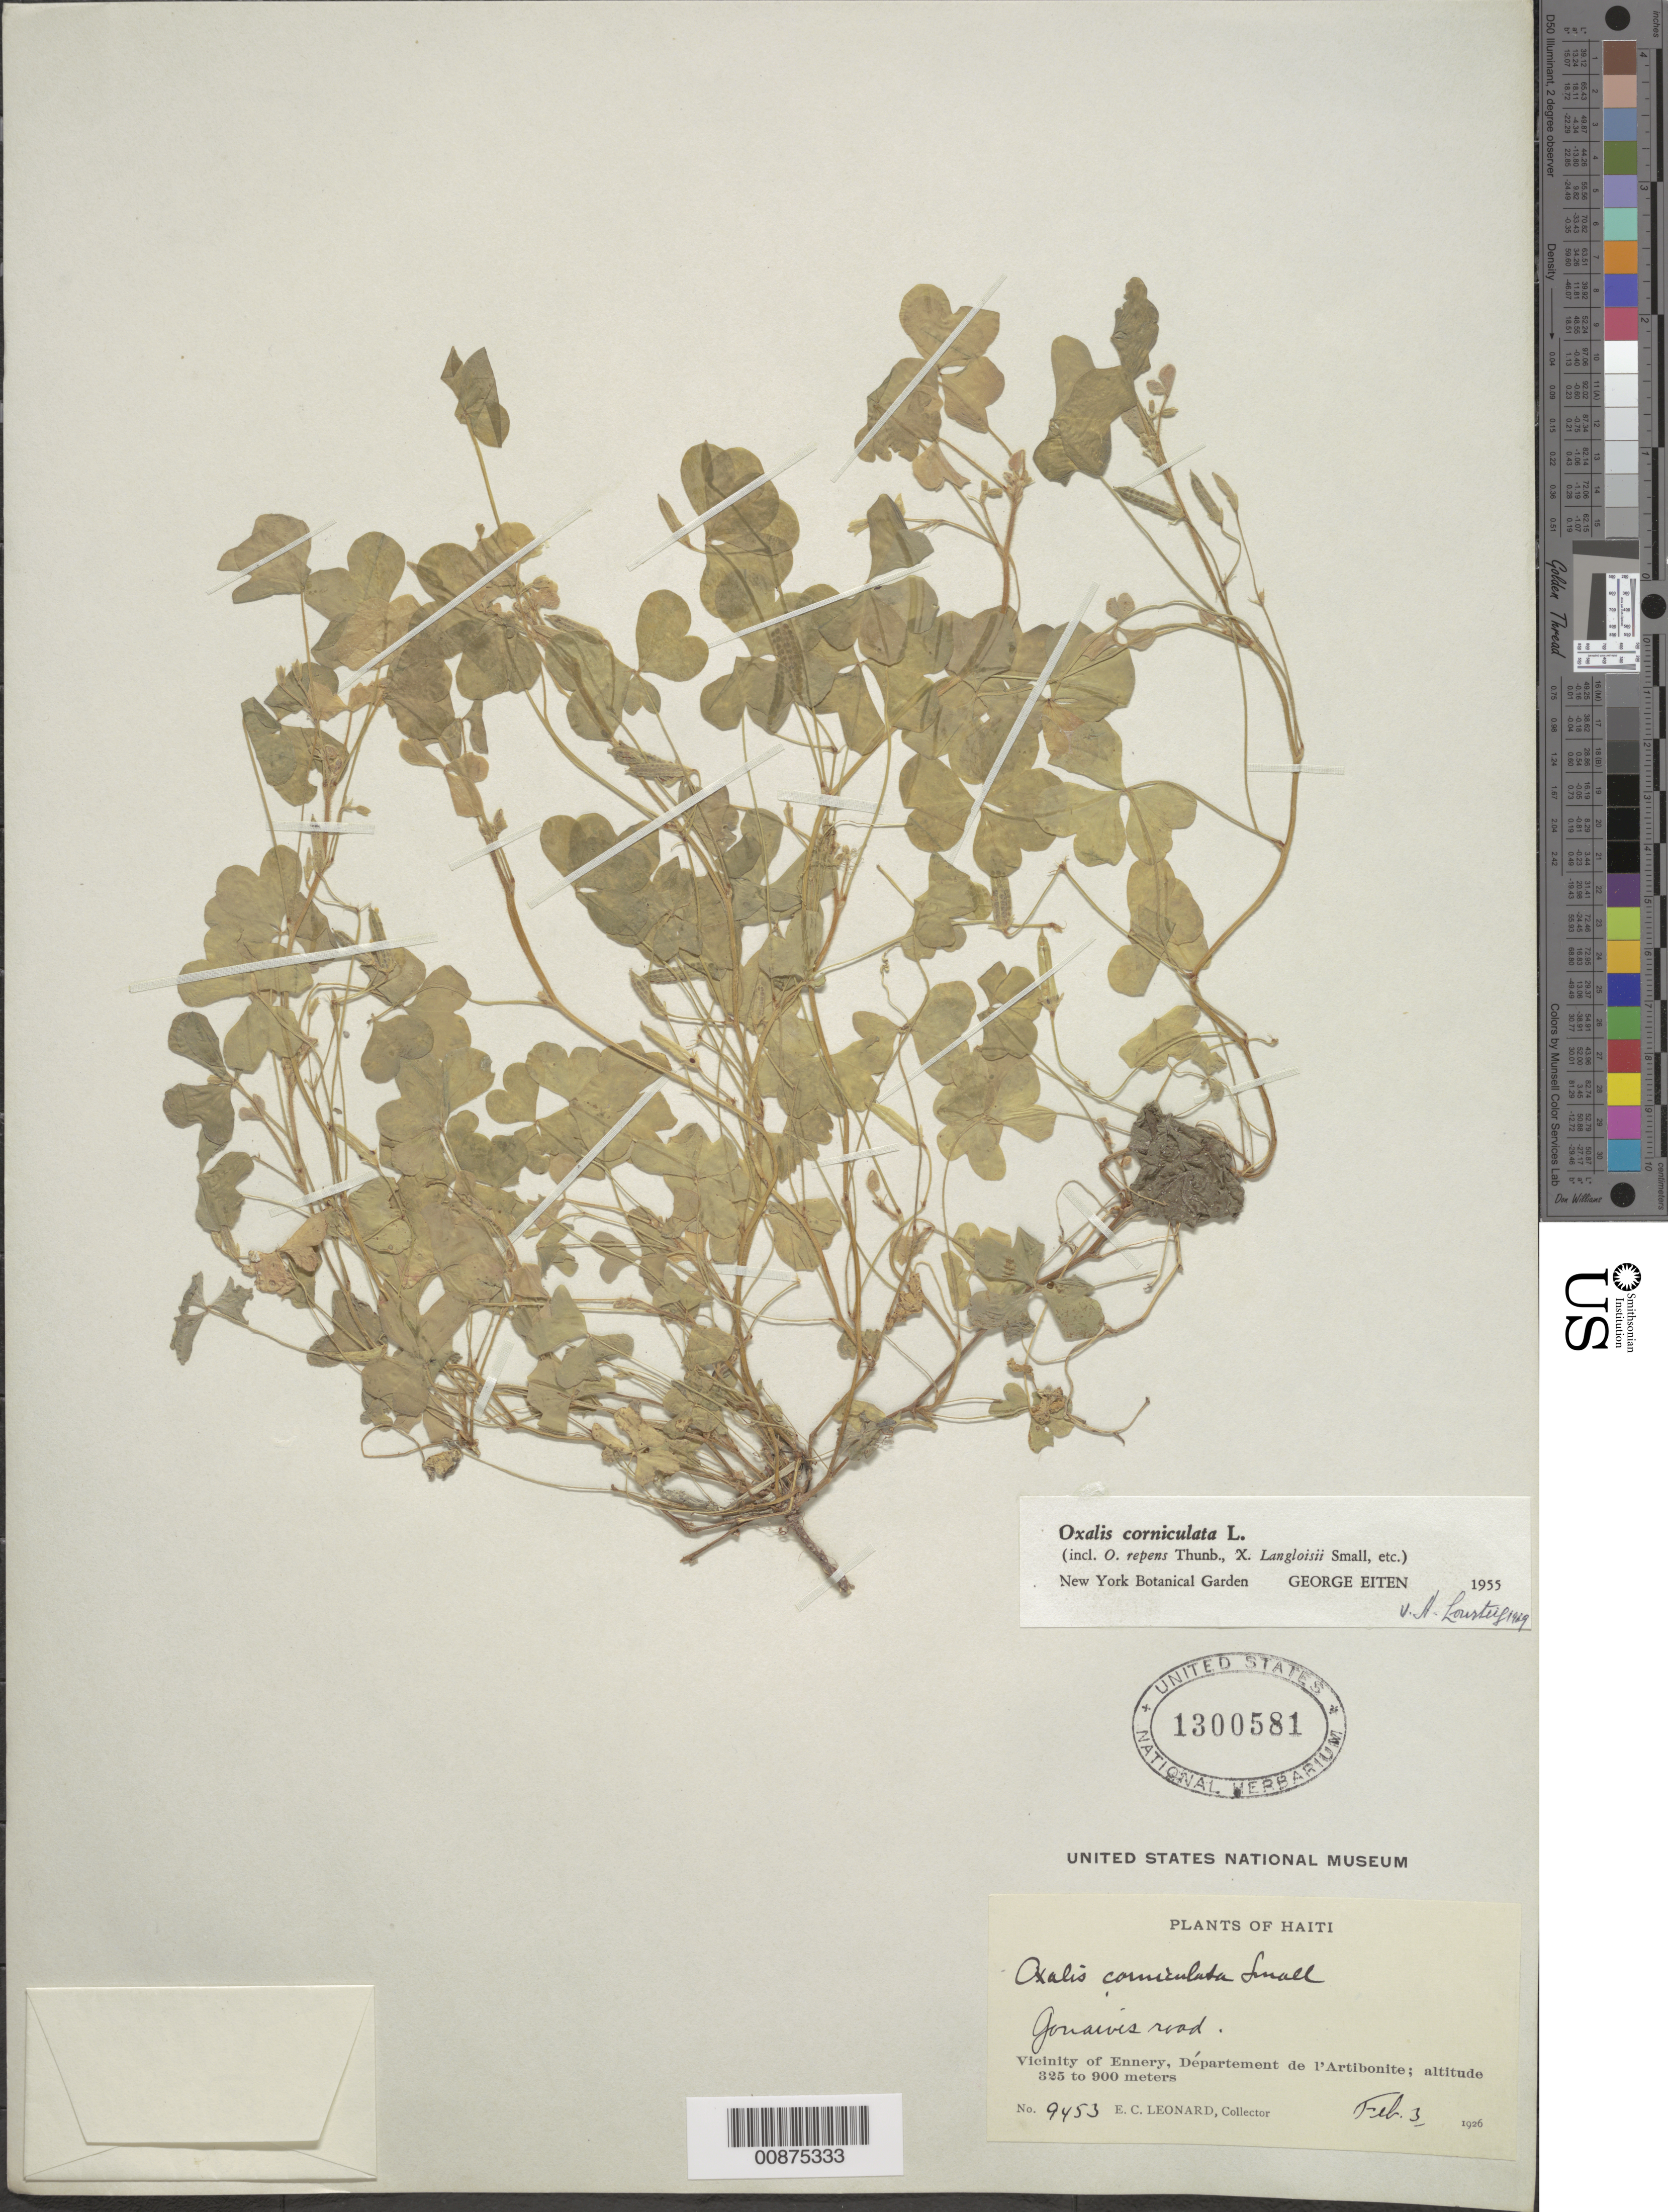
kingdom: Plantae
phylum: Tracheophyta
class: Magnoliopsida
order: Oxalidales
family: Oxalidaceae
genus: Oxalis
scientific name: Oxalis corniculata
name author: L.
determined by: Lourteig, A.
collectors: E. C. Leonard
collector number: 9453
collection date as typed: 03 Feb 1926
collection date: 1926-02-03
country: Haiti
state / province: Artibonite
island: Hispaniola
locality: Vicinity of Ennery. Gonaives road.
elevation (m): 325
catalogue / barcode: US 1300581